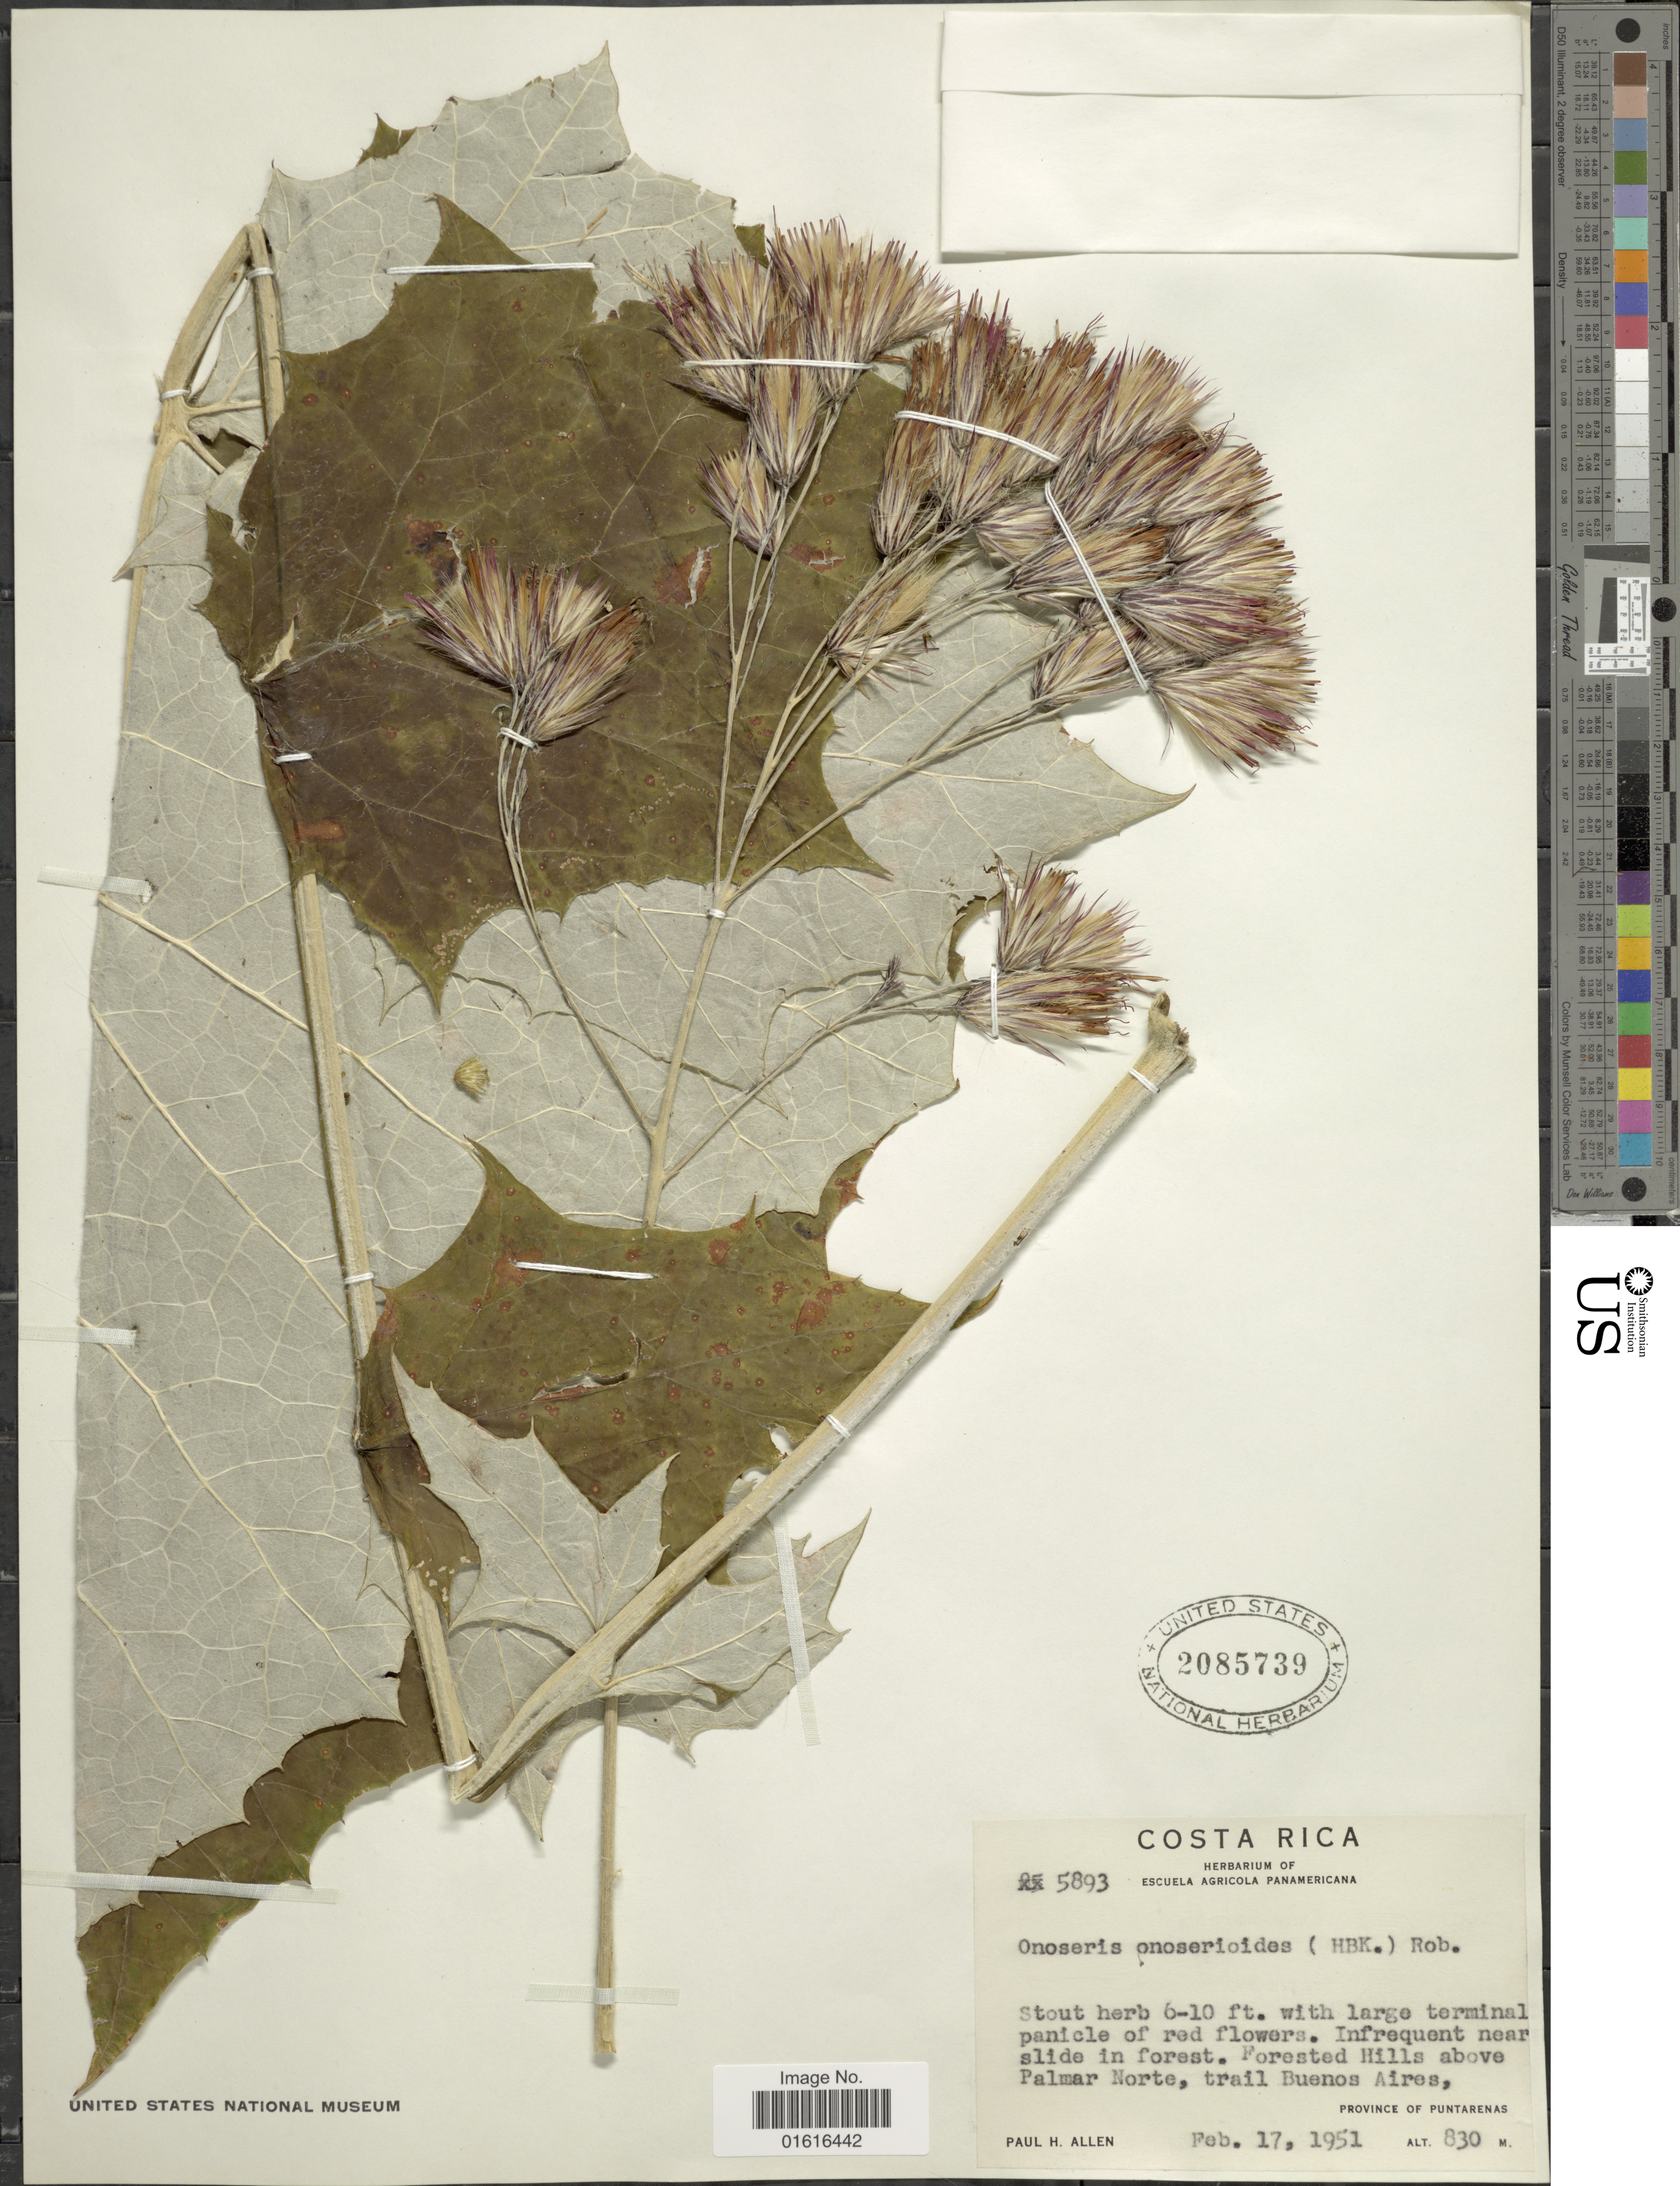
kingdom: Plantae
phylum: Tracheophyta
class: Magnoliopsida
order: Asterales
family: Asteraceae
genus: Onoseris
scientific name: Onoseris onoseroides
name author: (Kunth) B.L. Rob.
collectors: P. H. Allen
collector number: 5893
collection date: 1951-02-17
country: Costa Rica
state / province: Puntarenas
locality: Forested hills above Palmar Norte, trail Buenos Aires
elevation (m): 830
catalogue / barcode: US 2085739